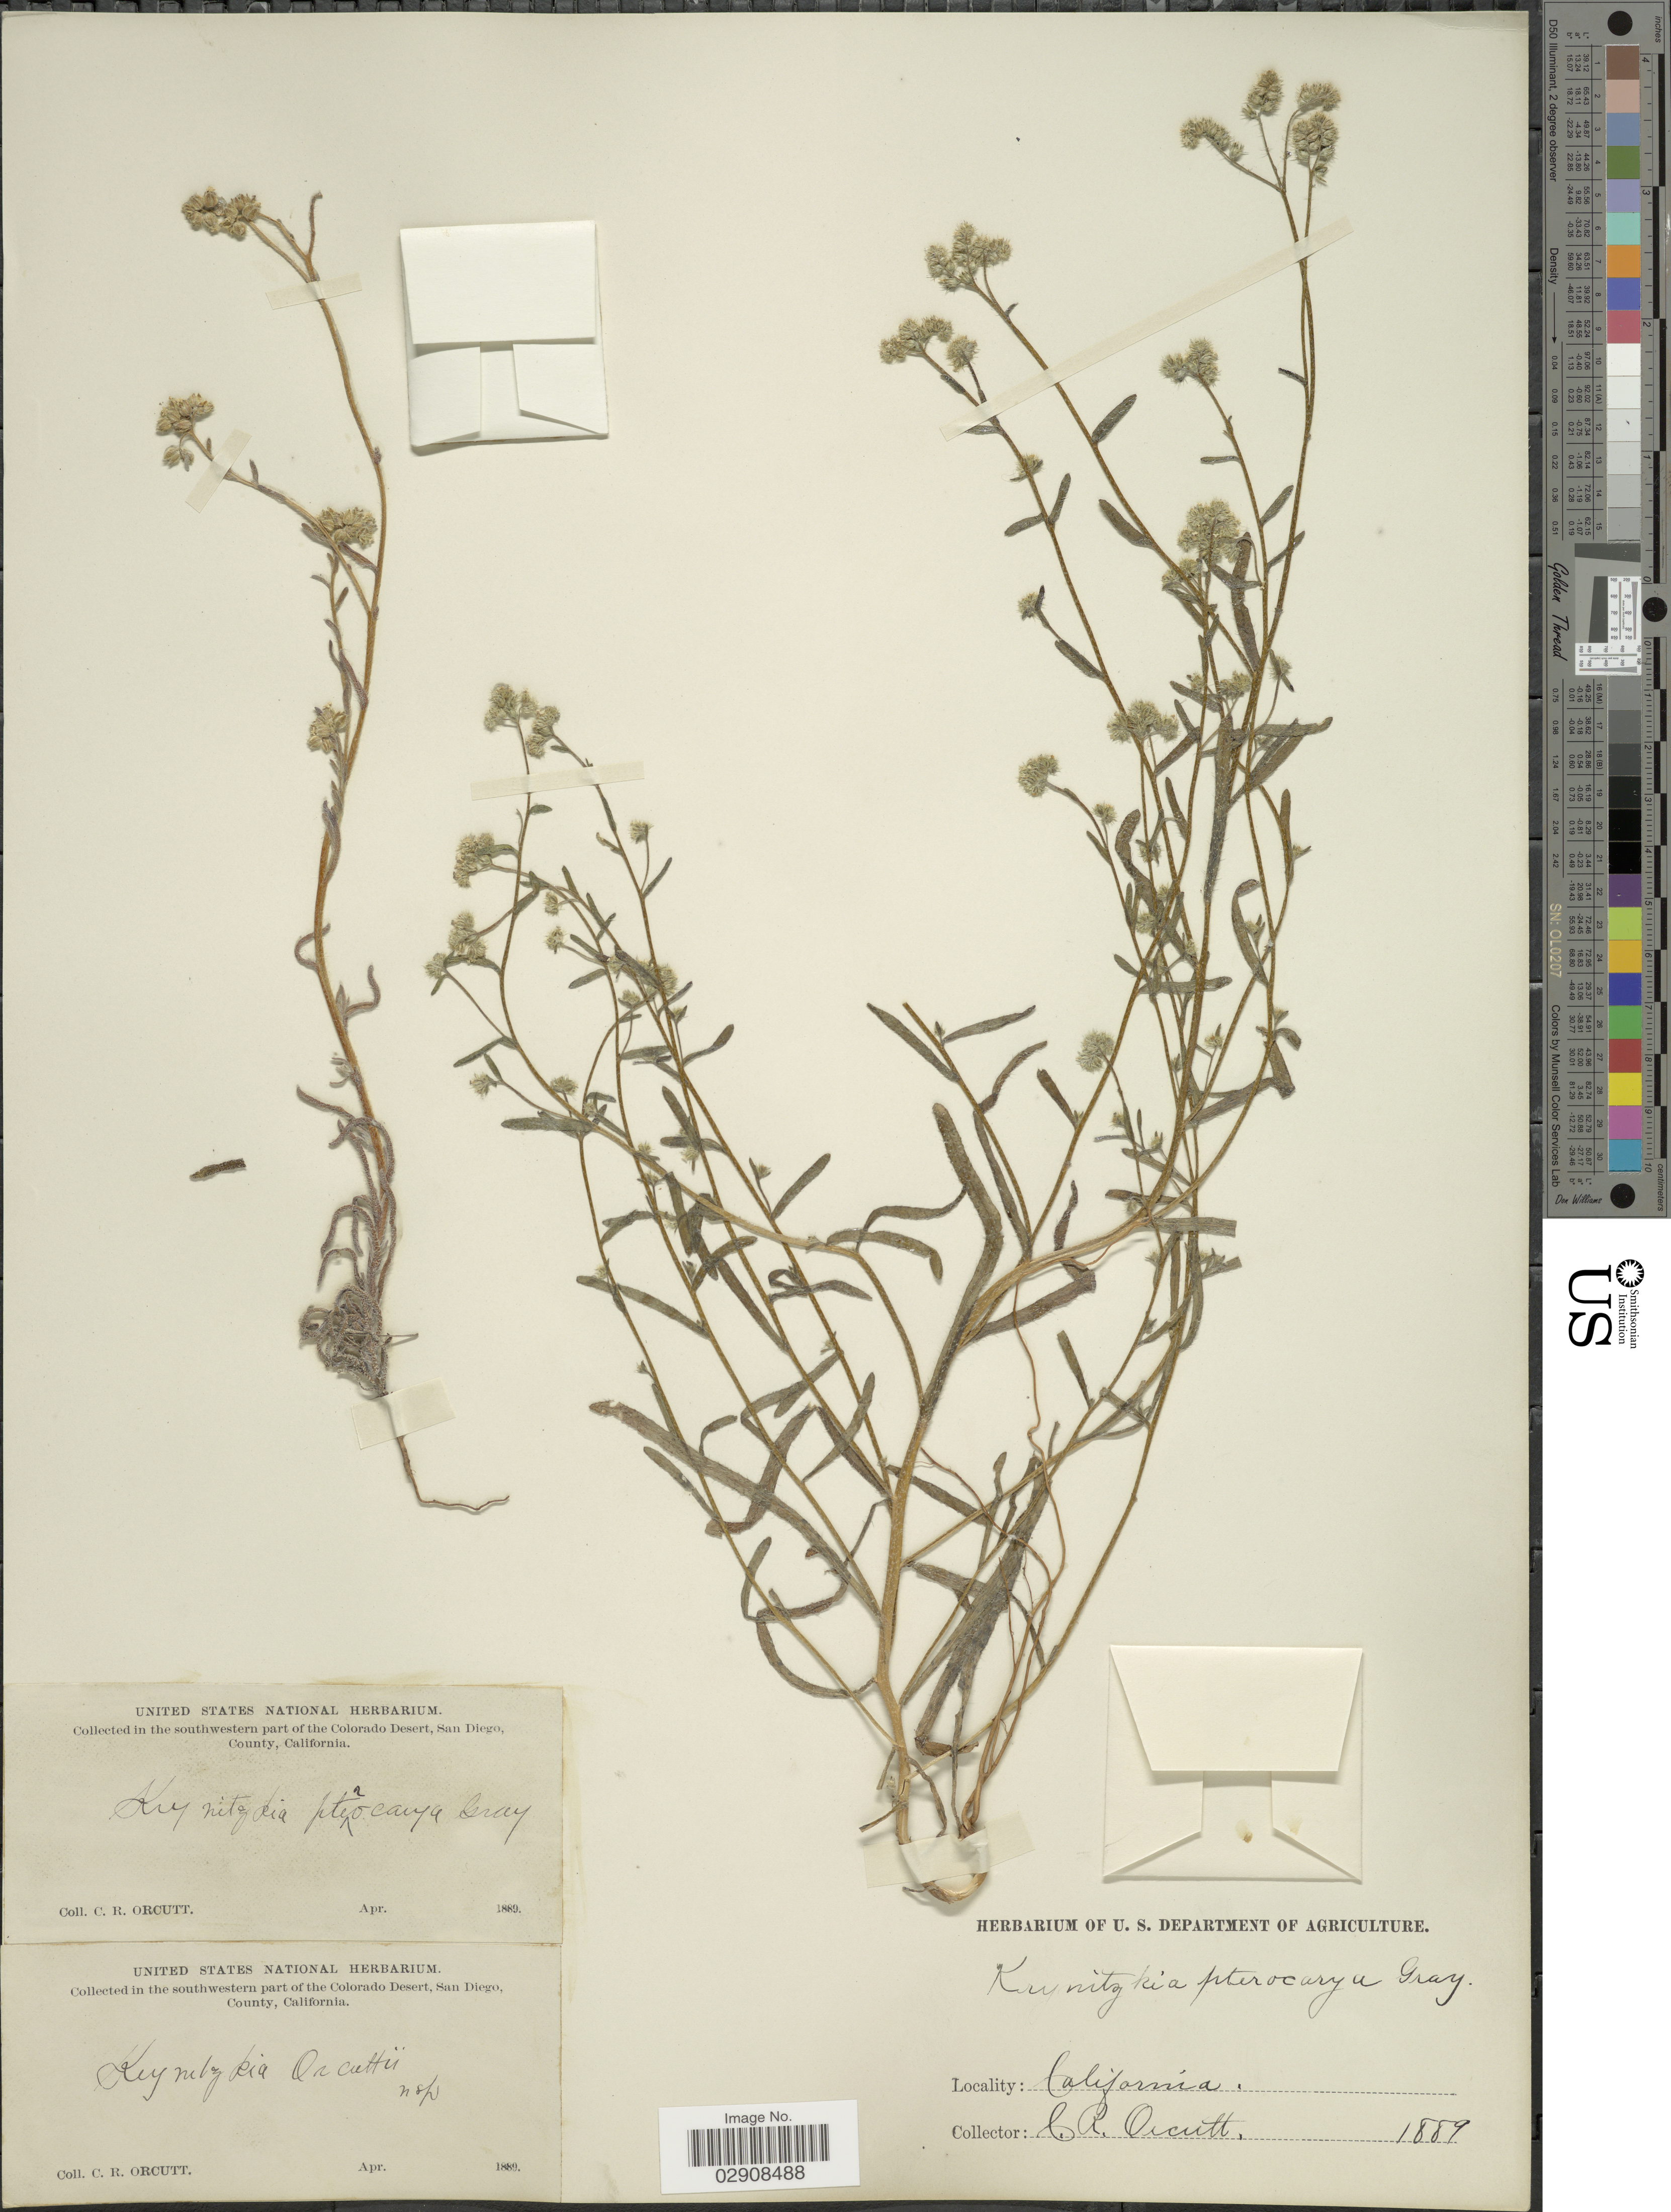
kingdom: Plantae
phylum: Tracheophyta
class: Magnoliopsida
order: Boraginales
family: Boraginaceae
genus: Cryptantha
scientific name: Cryptantha pterocarya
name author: (Torr.) Greene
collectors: C. R. Orcutt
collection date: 1889-04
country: United States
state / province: California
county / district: San Diego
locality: In the southwestern part of the Colorado Desert, San Diego, County, California.